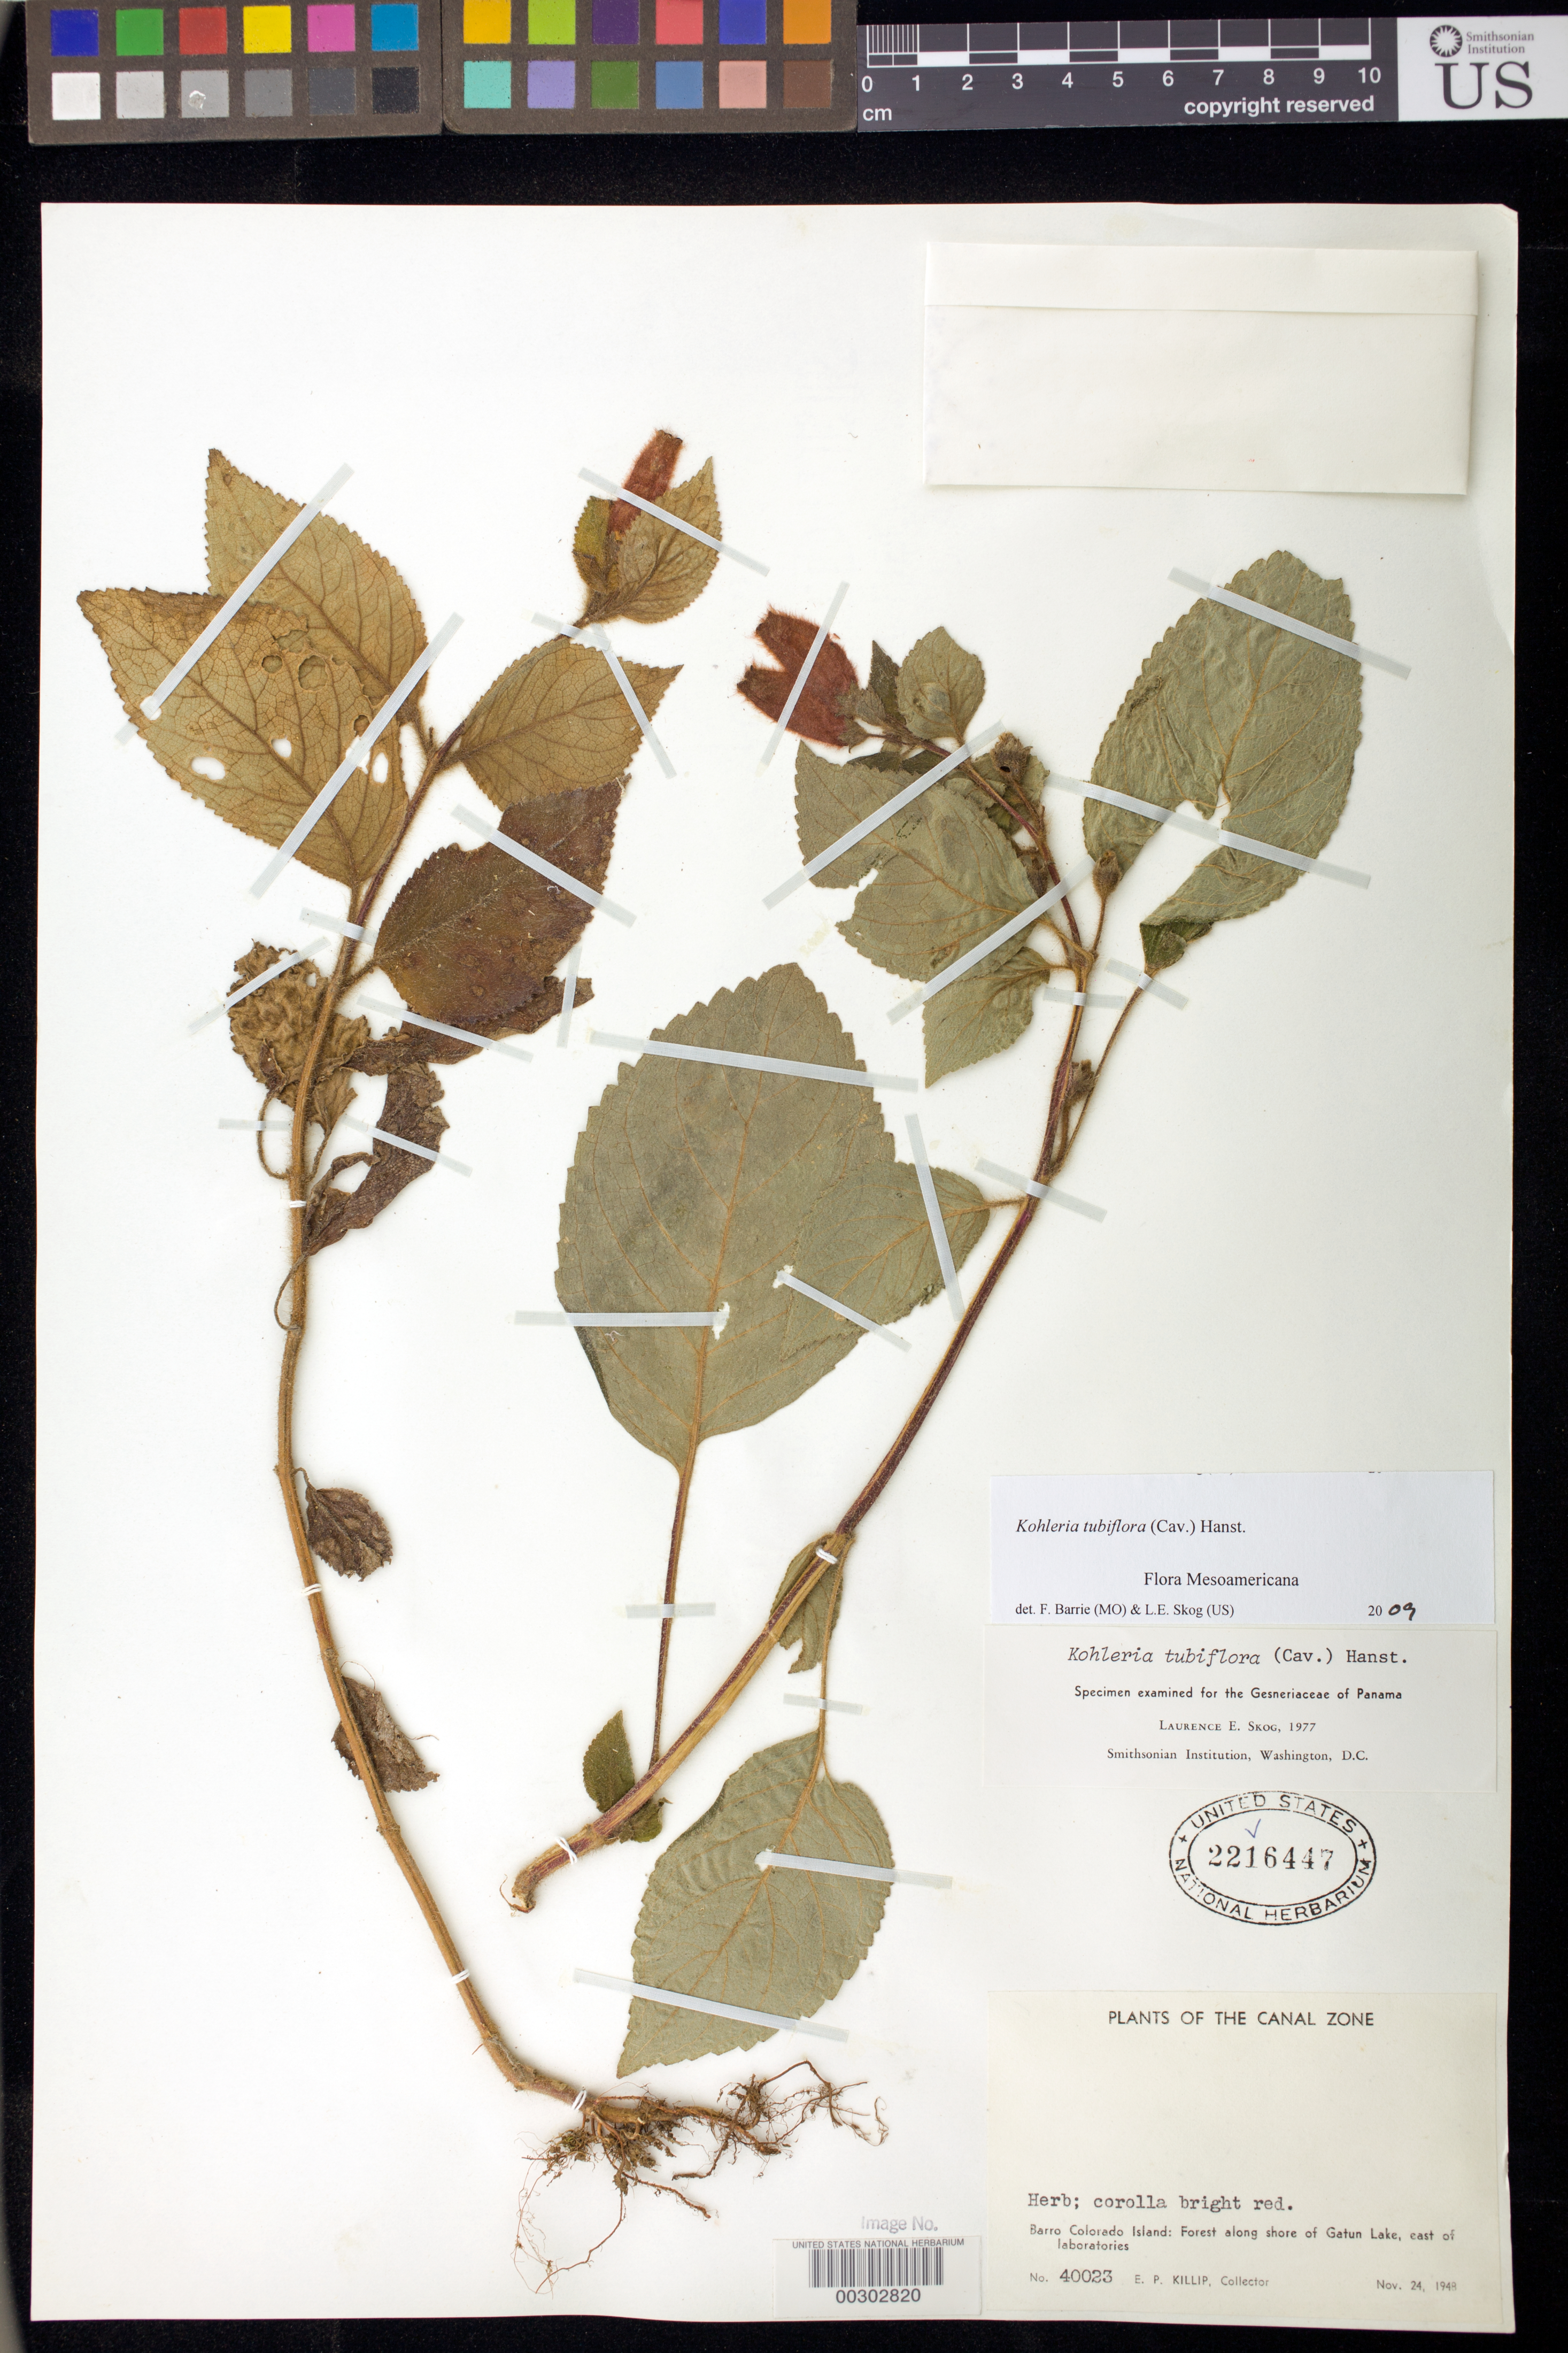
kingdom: Plantae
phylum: Tracheophyta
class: Magnoliopsida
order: Lamiales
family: Gesneriaceae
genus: Kohleria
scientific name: Kohleria tubiflora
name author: (Cav.) Hanst.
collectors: E. P. Killip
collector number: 40023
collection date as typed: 24 Nov 1948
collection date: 1948-11-24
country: Panama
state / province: Panamá Oeste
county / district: Canal Zone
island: Barro Colorado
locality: Barro Colorado Island, along shore of Gatun Lake, E of laboratories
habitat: Forest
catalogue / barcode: US 2216447